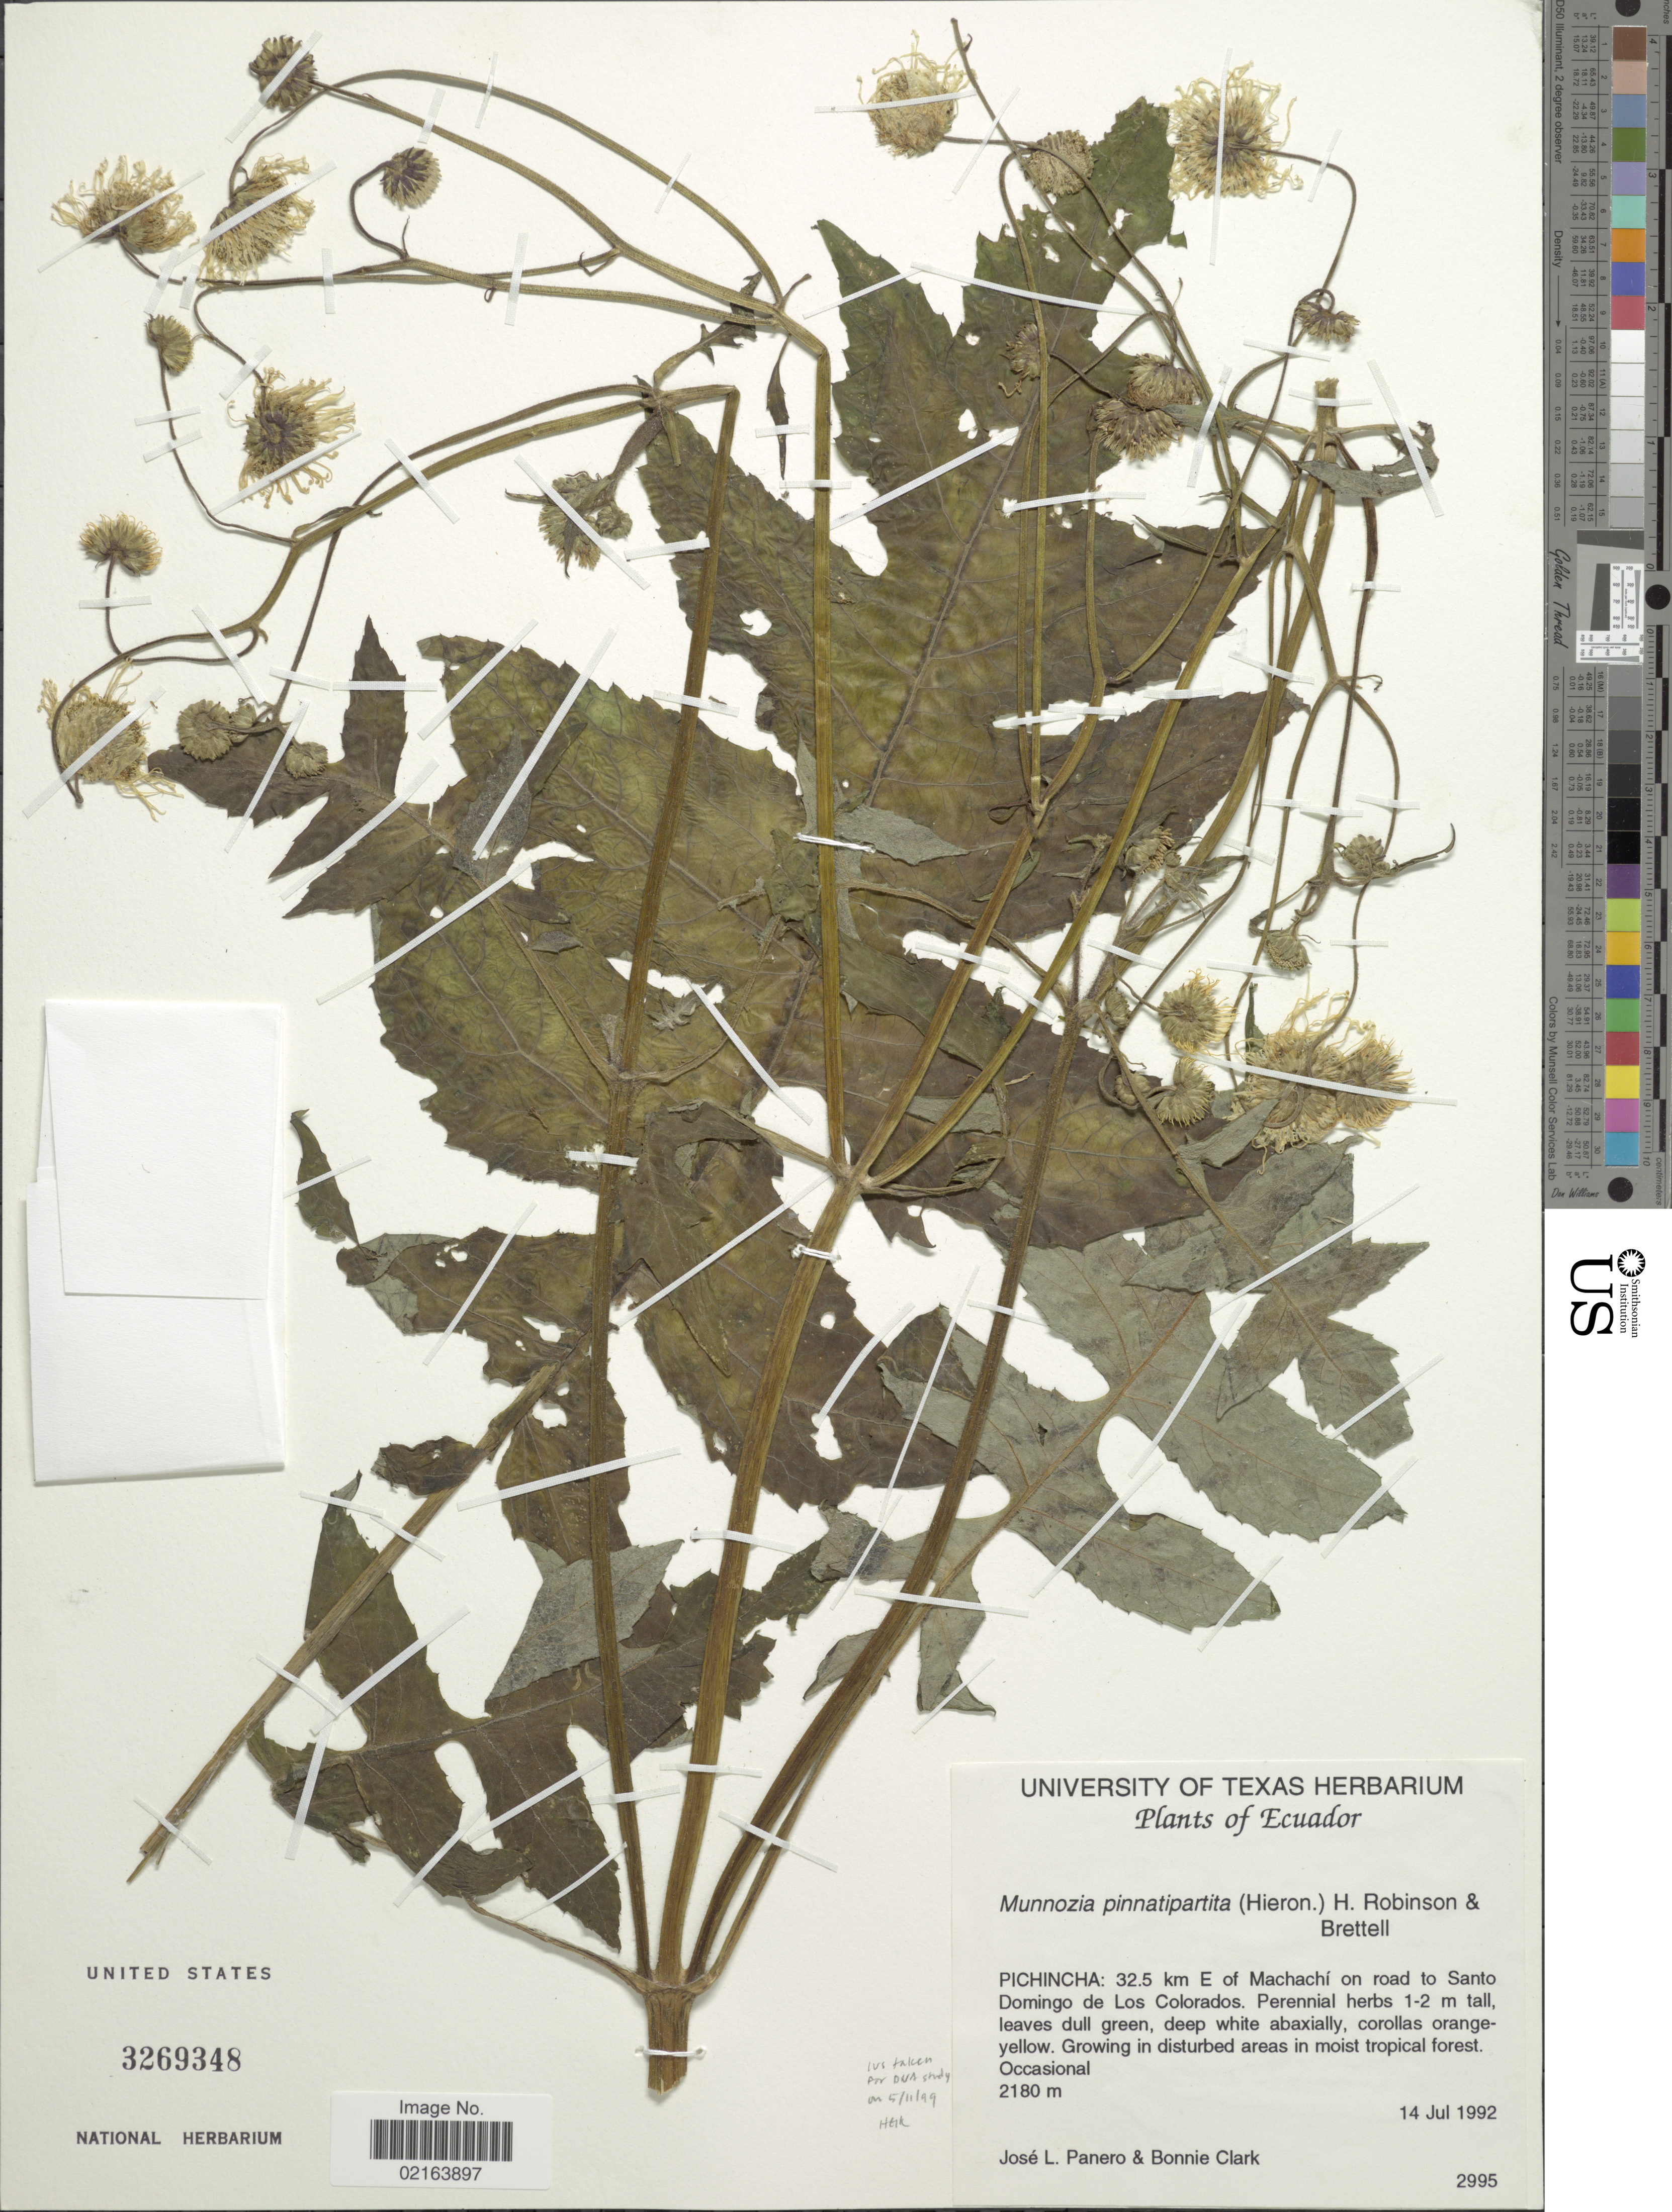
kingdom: Plantae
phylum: Tracheophyta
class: Magnoliopsida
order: Asterales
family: Asteraceae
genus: Munnozia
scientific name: Munnozia pinnatipartita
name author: (Hieron.) H. Rob. & Brettell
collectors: J. L. Panero & B. Clark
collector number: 2995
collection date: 1992-07-14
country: Ecuador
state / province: Pichincha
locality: Pichincha: 32.5 km E of Machachi on road to santo Domingo de Los Colorados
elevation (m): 2180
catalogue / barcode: US 3269348